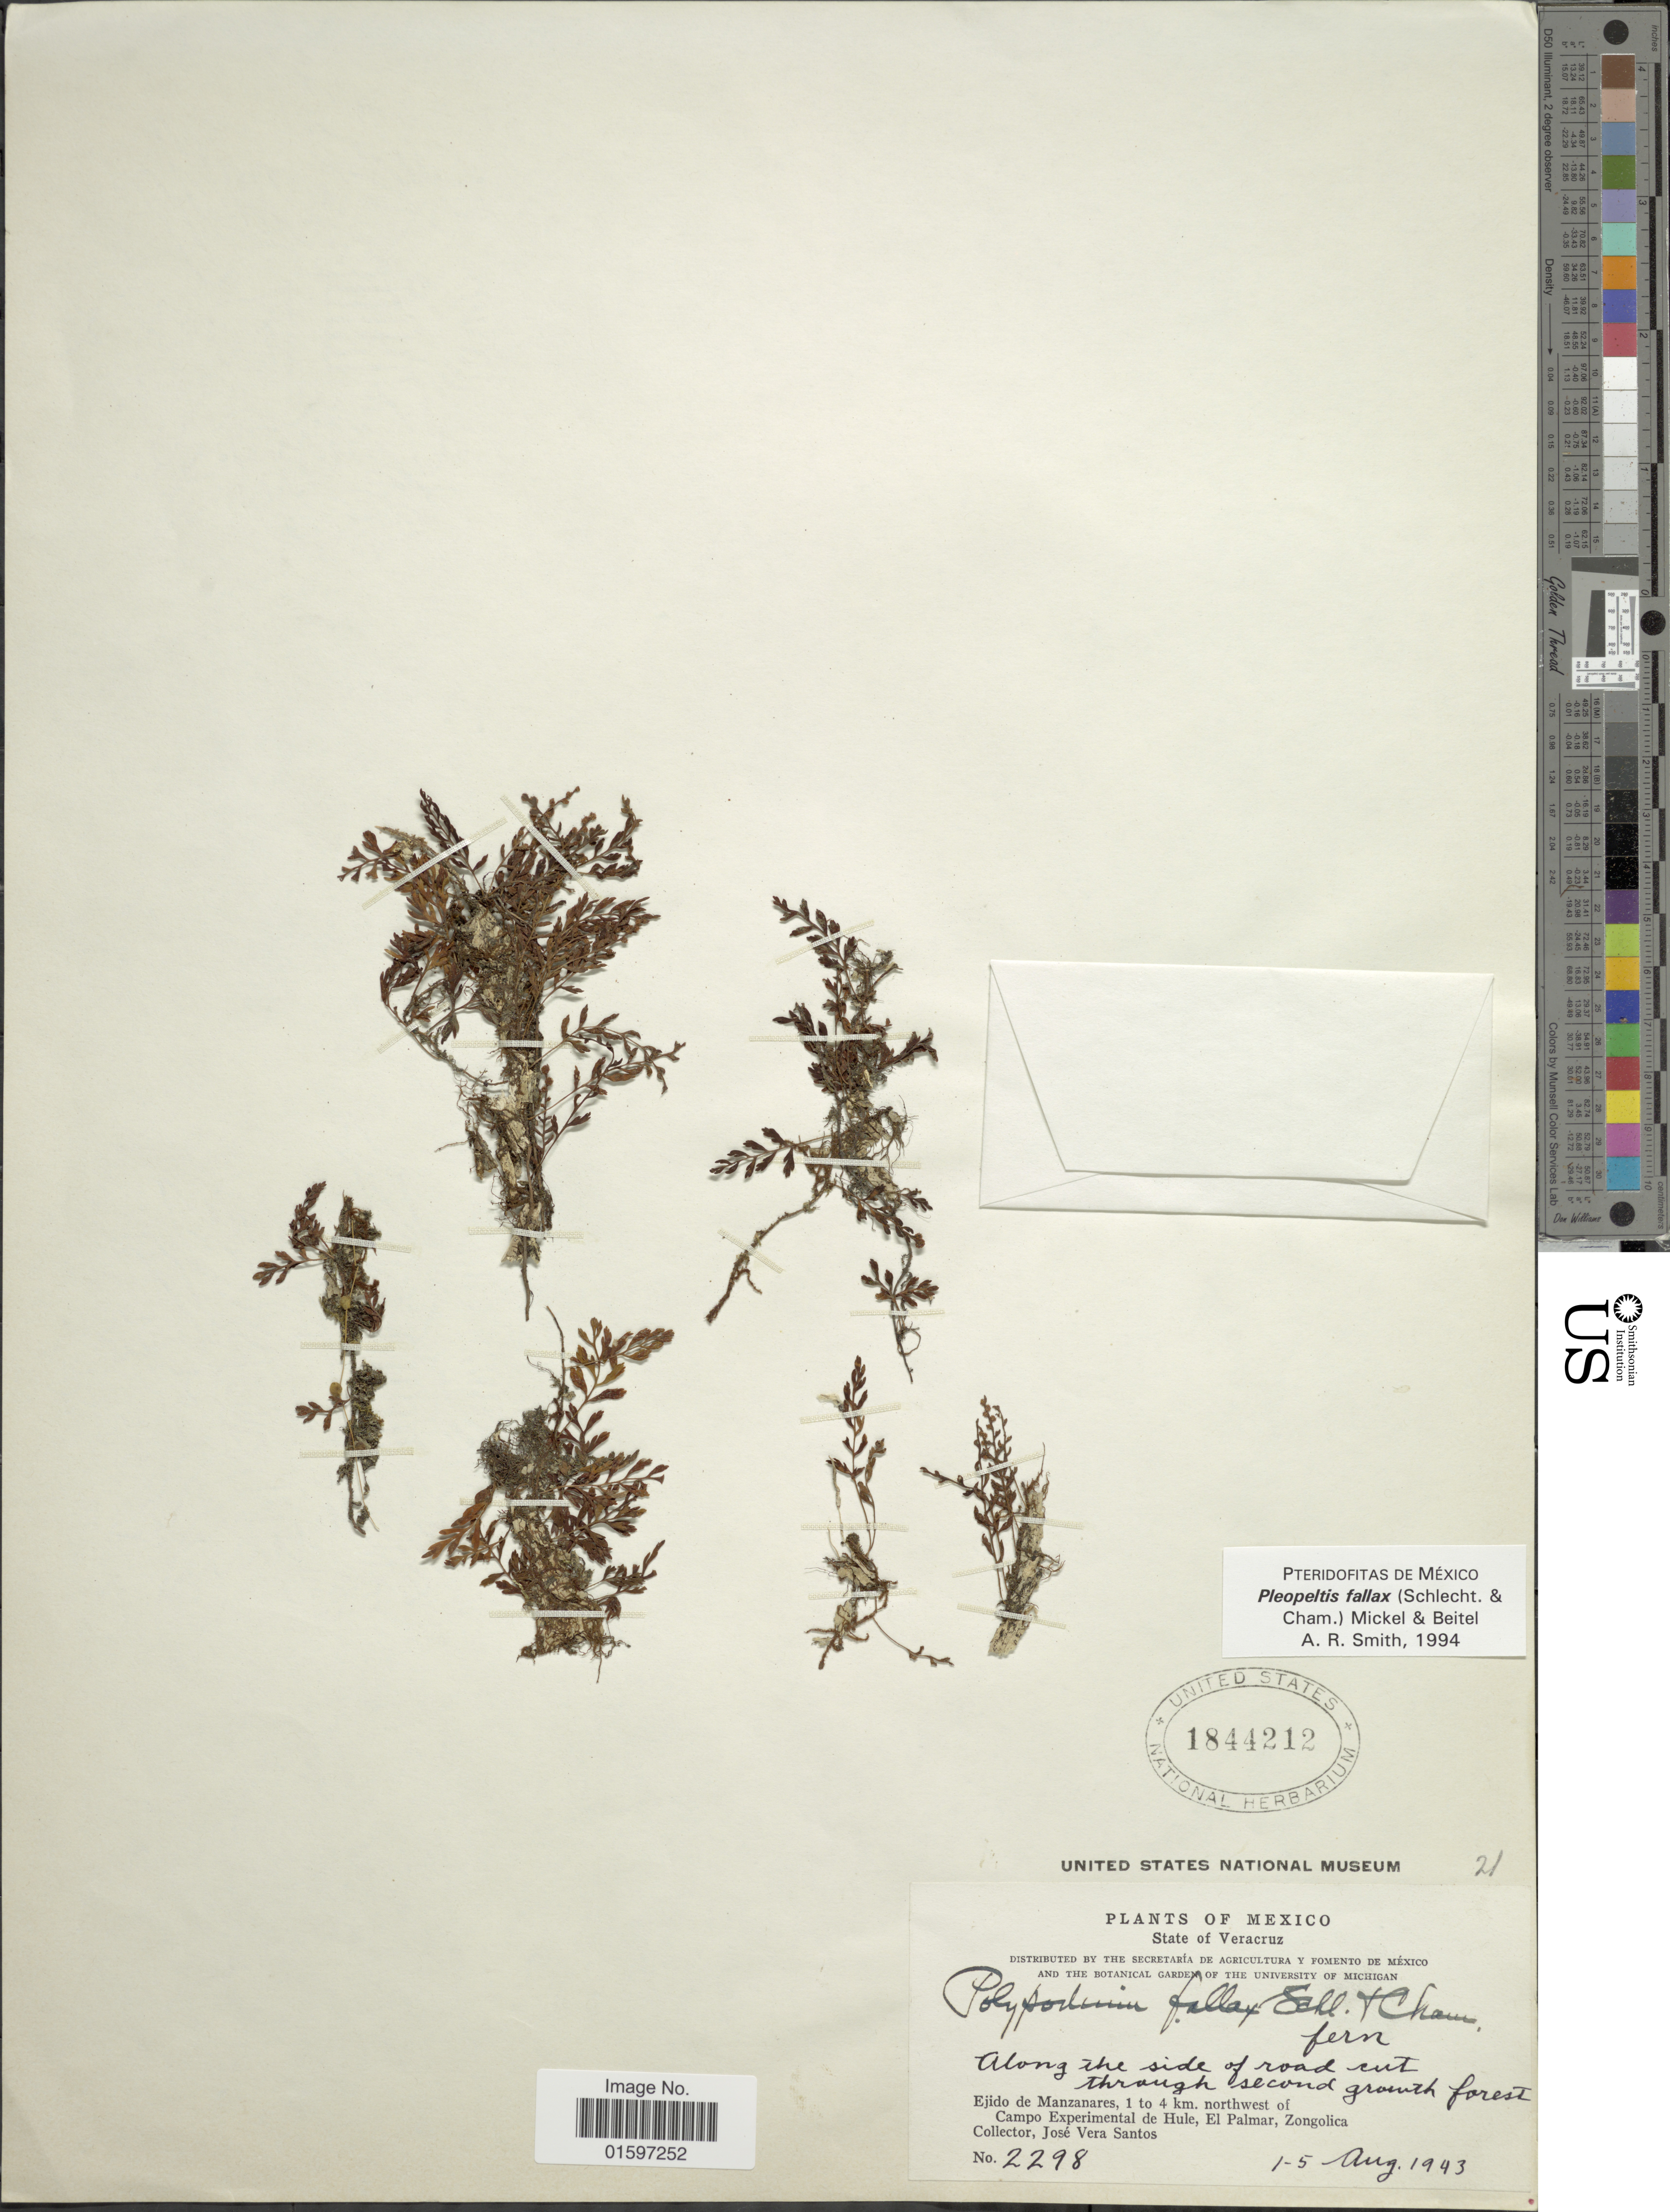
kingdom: Plantae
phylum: Tracheophyta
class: Polypodiopsida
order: Polypodiales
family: Polypodiaceae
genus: Pleopeltis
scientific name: Pleopeltis fallax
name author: (Schltdl. & Cham.) Mickel & Beitel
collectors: J. V. Santos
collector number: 2298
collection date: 1943-08-01/1943-08-05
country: Mexico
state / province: Veracruz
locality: State of Veracruz, alongthe side of road cut trough second growth forest, Ejido de Manzanares, 1 to 4 km. northwest of Campo Experimental de Hule, El Palmar, Zongolica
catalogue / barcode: US 1844212